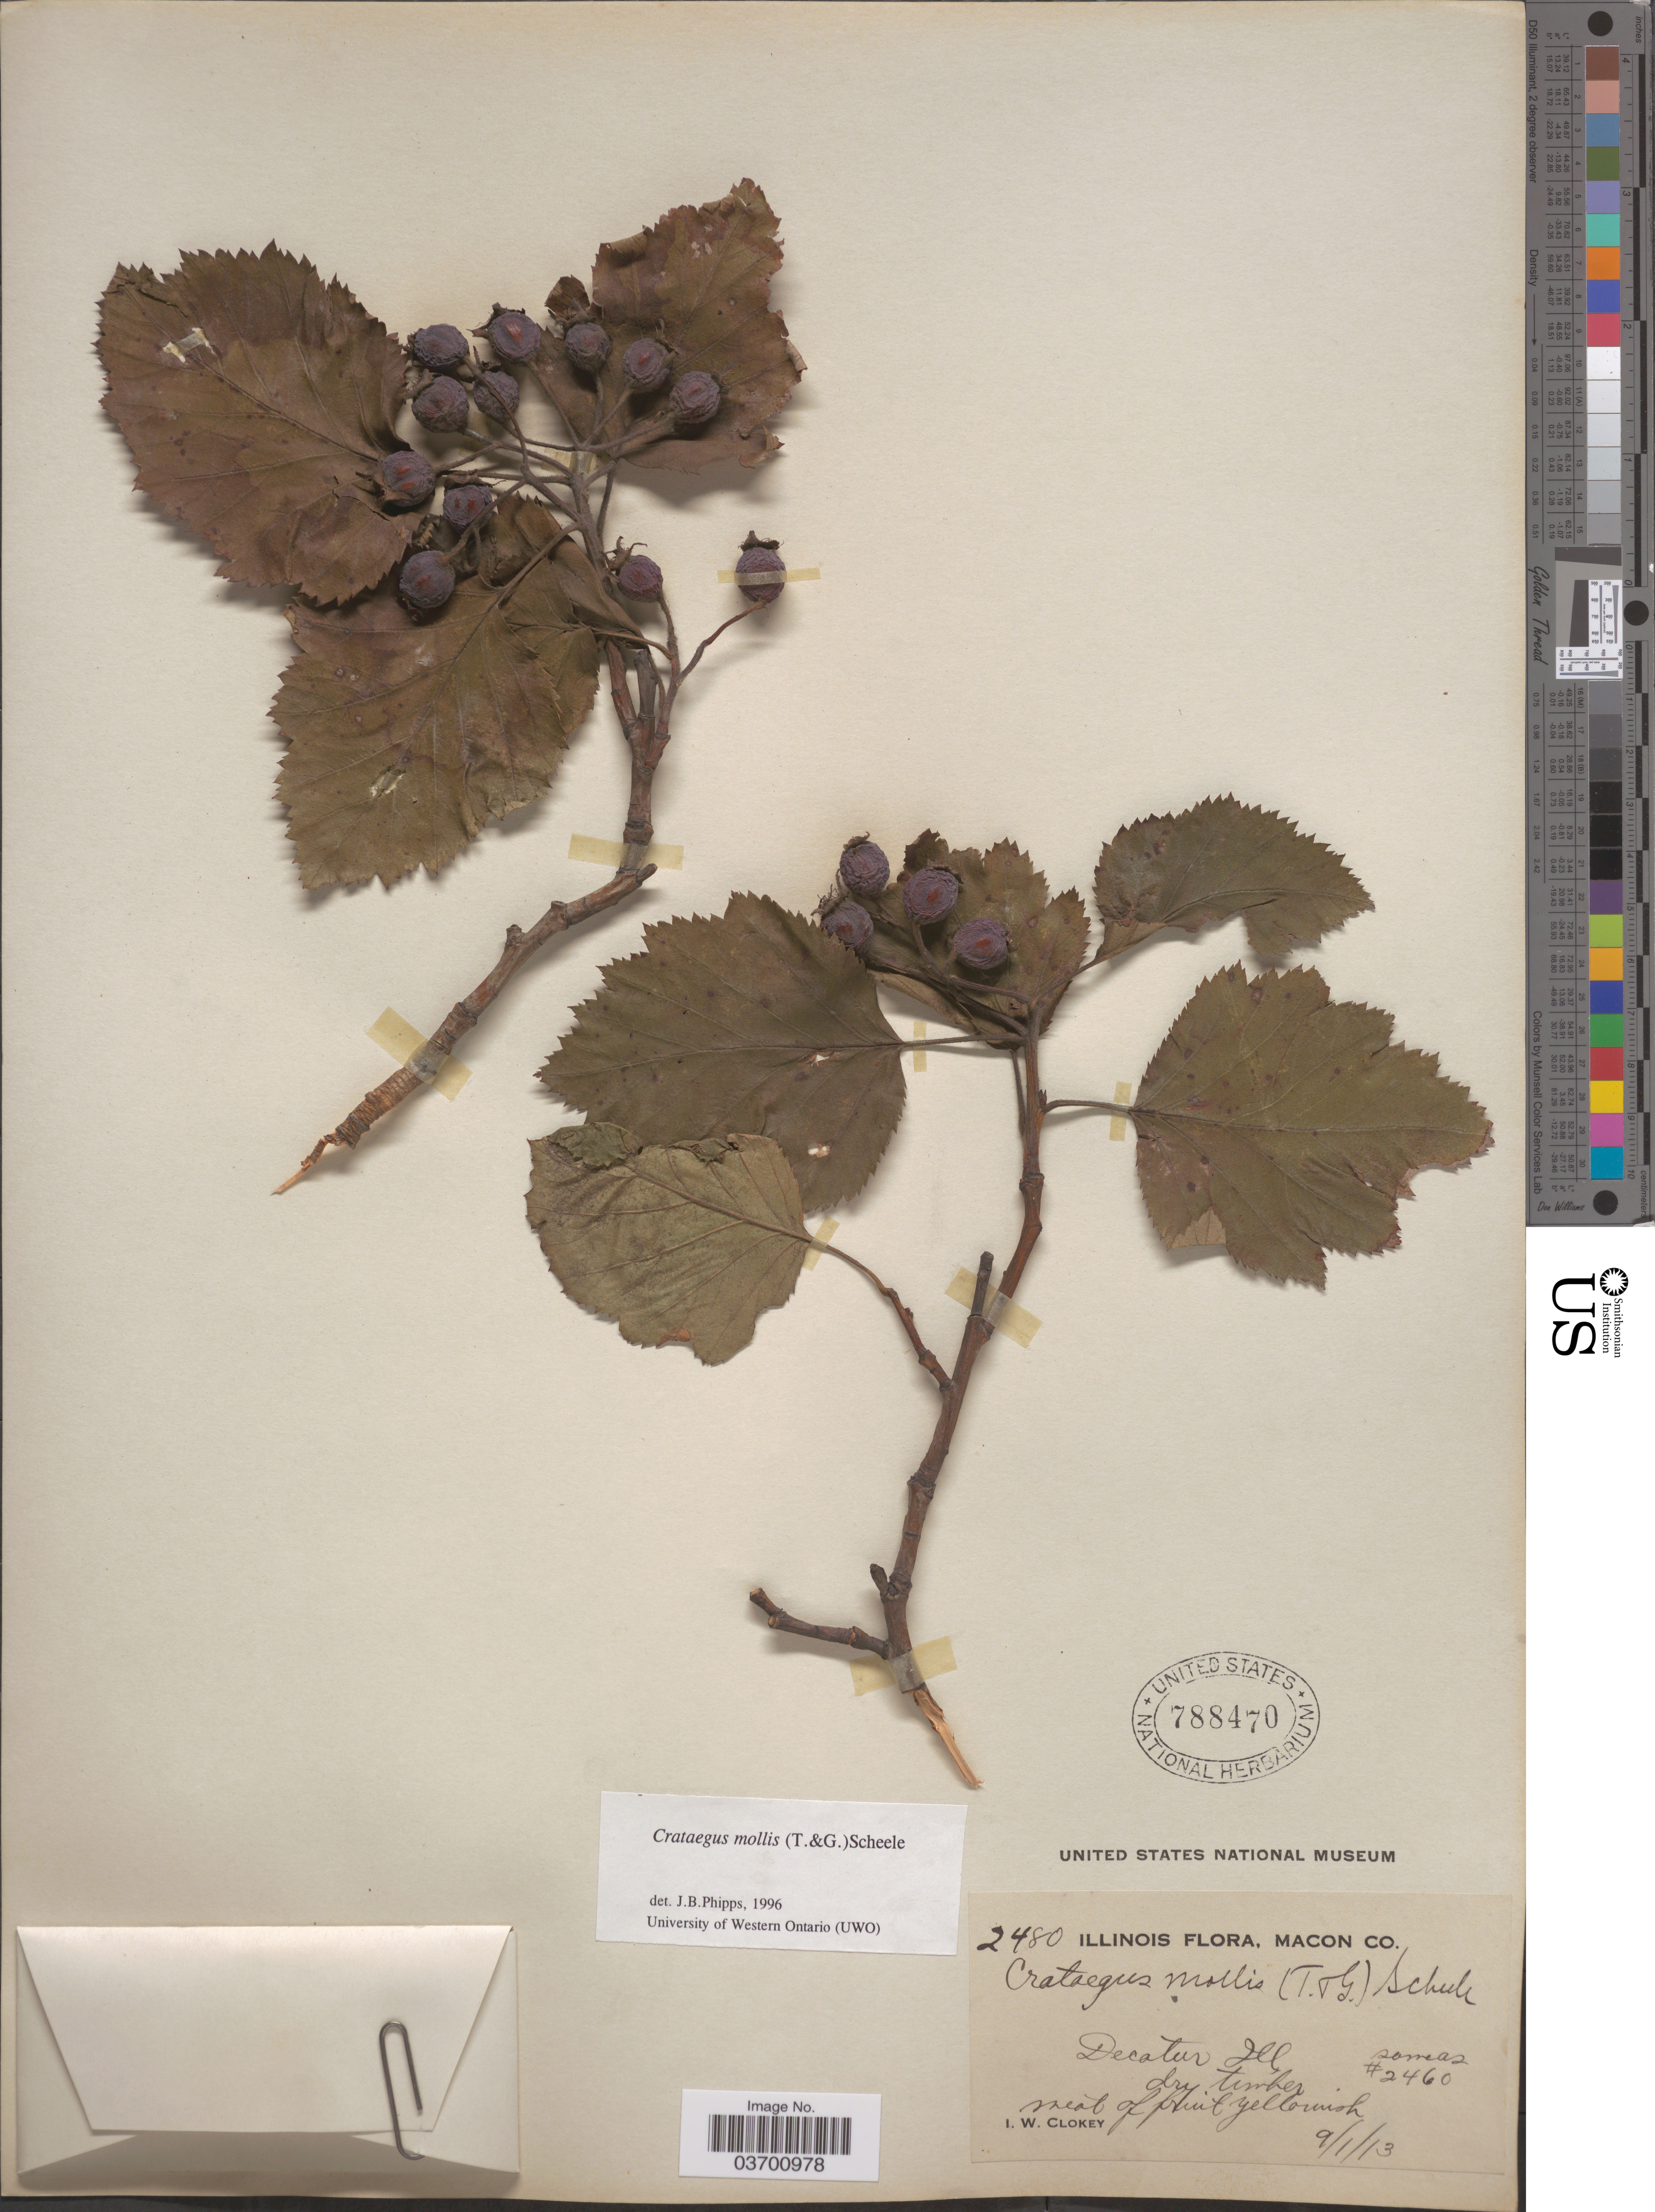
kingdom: Plantae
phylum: Tracheophyta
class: Magnoliopsida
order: Rosales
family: Rosaceae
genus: Crataegus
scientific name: Crataegus mollis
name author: (Torr. & A. Gray) Scheele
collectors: I. W. Clokey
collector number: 2480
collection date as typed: Transcribed d/m/y: 1/9/13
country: United States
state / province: Illinois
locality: Macon Co. Decatur Co.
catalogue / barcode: US 788470